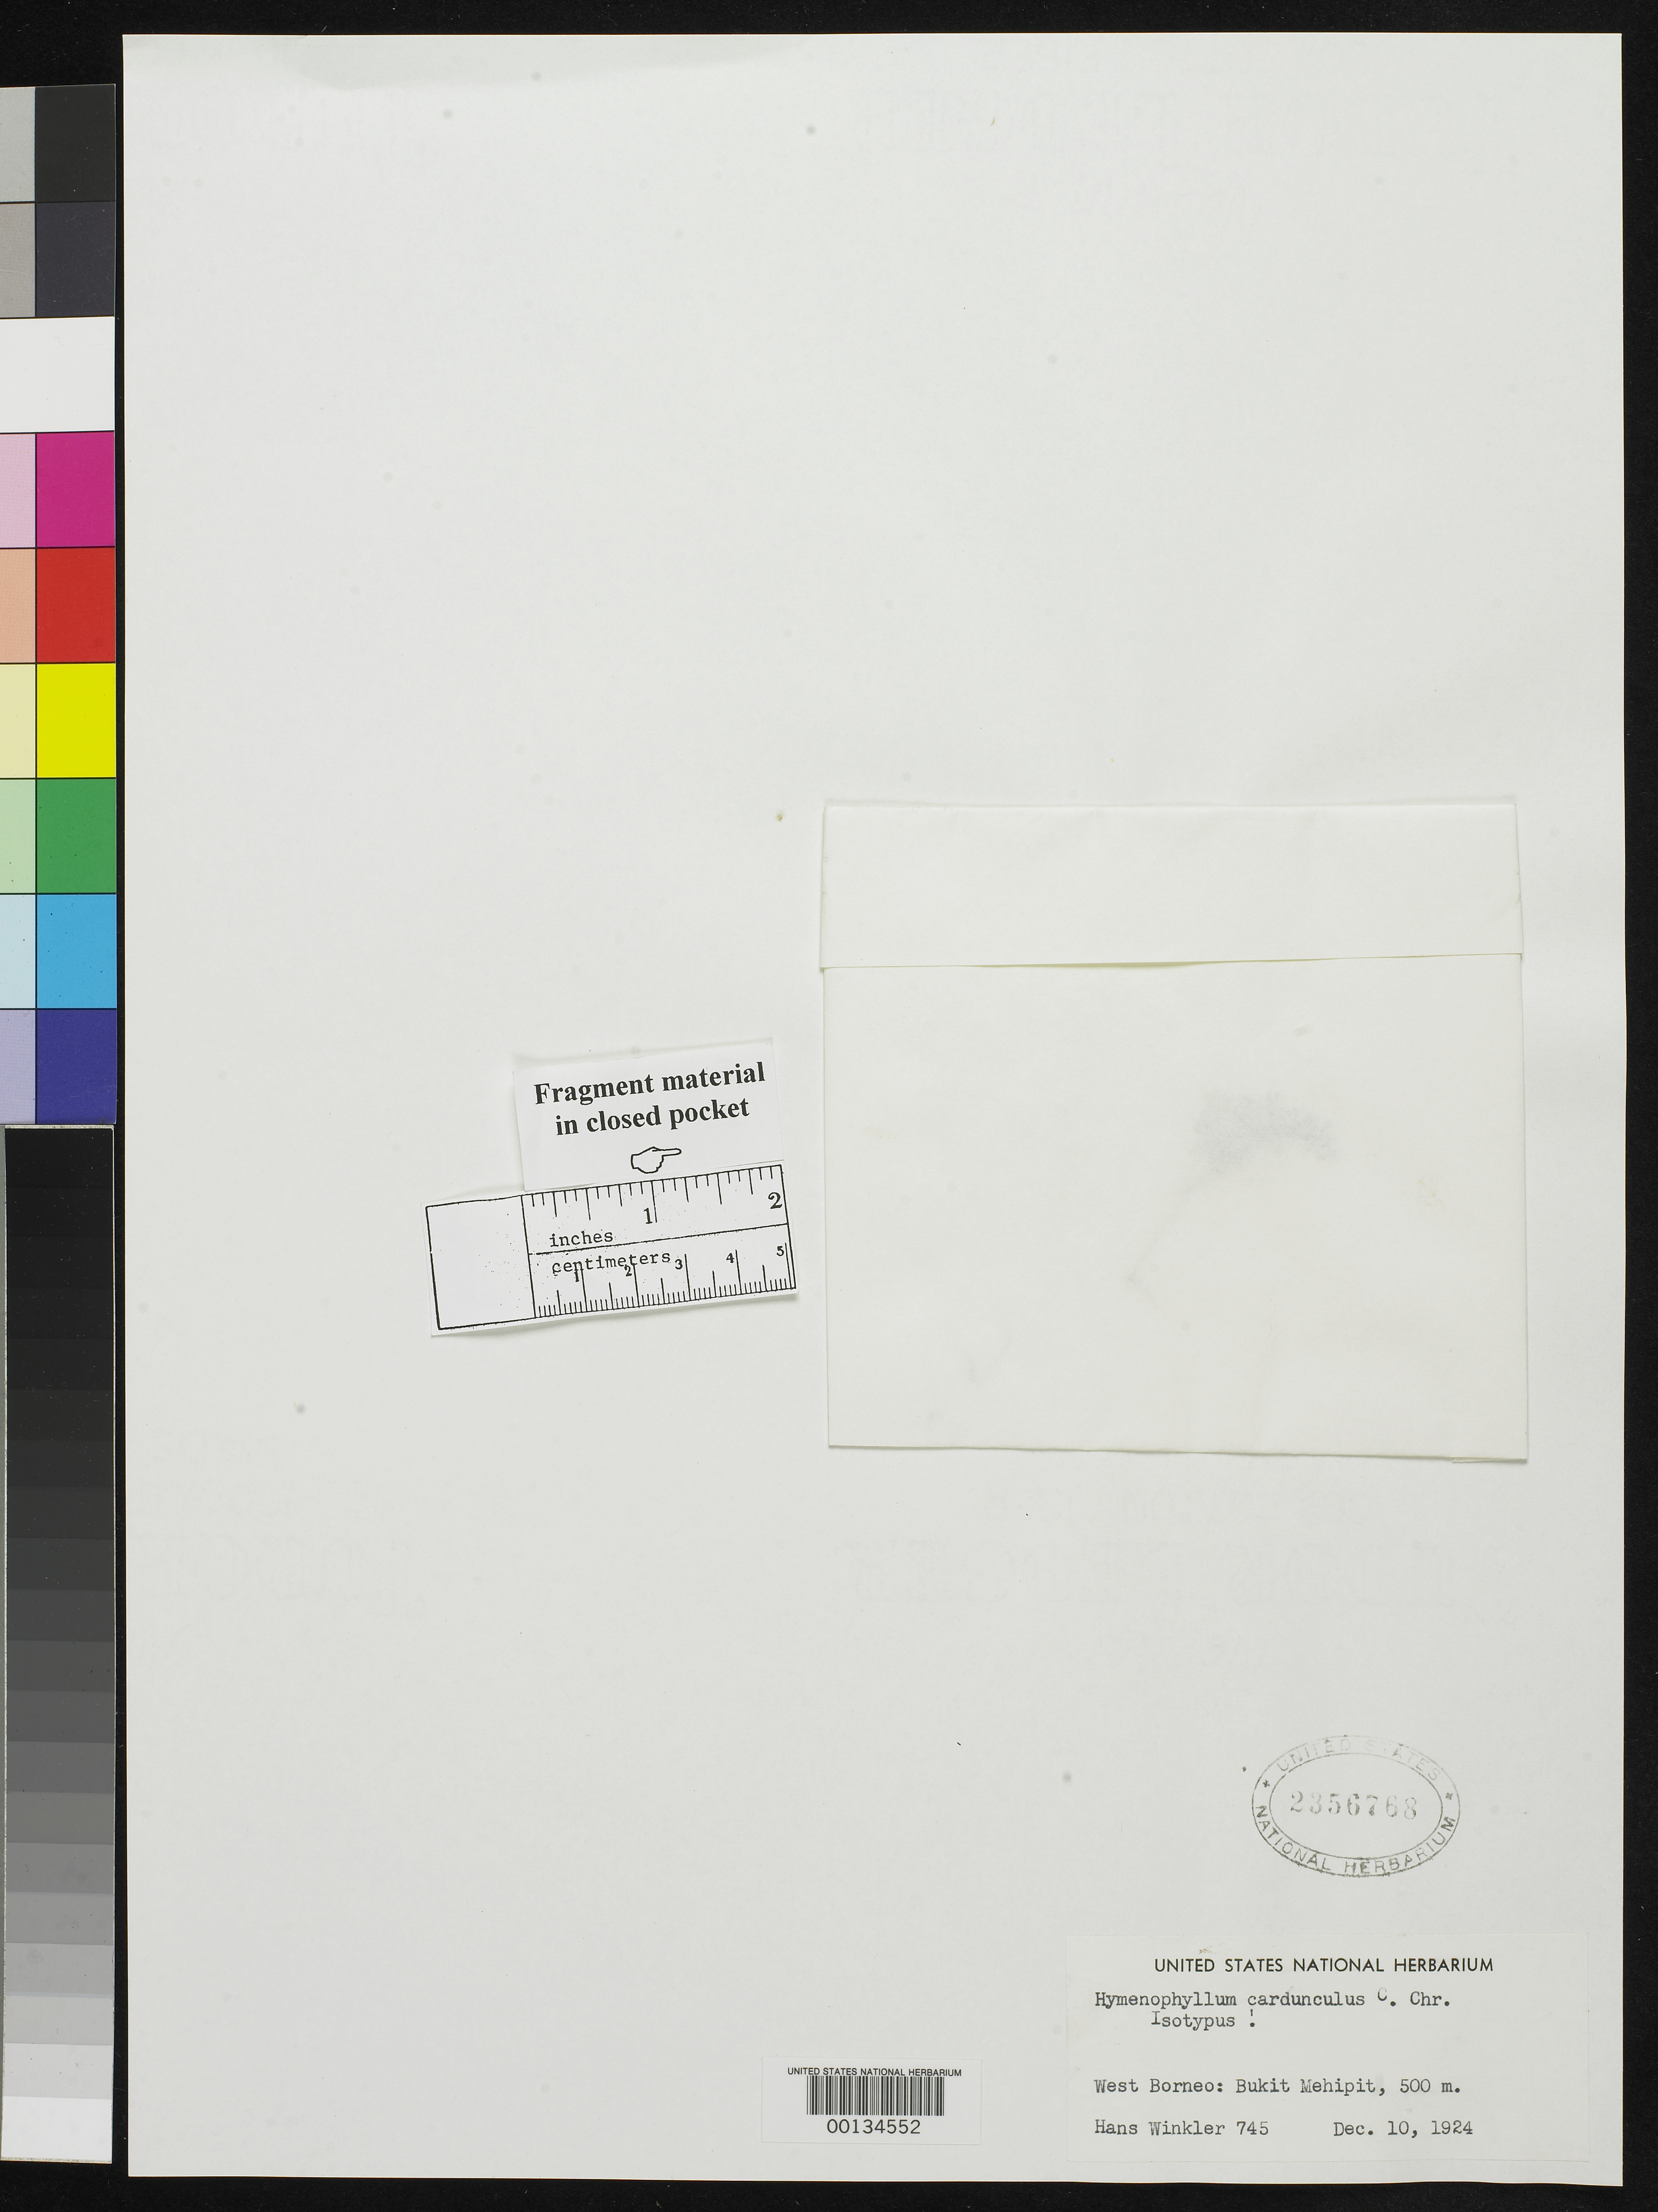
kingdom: Plantae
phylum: Tracheophyta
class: Polypodiopsida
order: Hymenophyllales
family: Hymenophyllaceae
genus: Hymenophyllum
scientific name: Hymenophyllum cardunculus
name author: C. Chr.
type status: Isotype Fragment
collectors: H. Winkler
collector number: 745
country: Brunei / Indonesia / Malaysia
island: Borneo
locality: West Borneo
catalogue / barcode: US 2356768